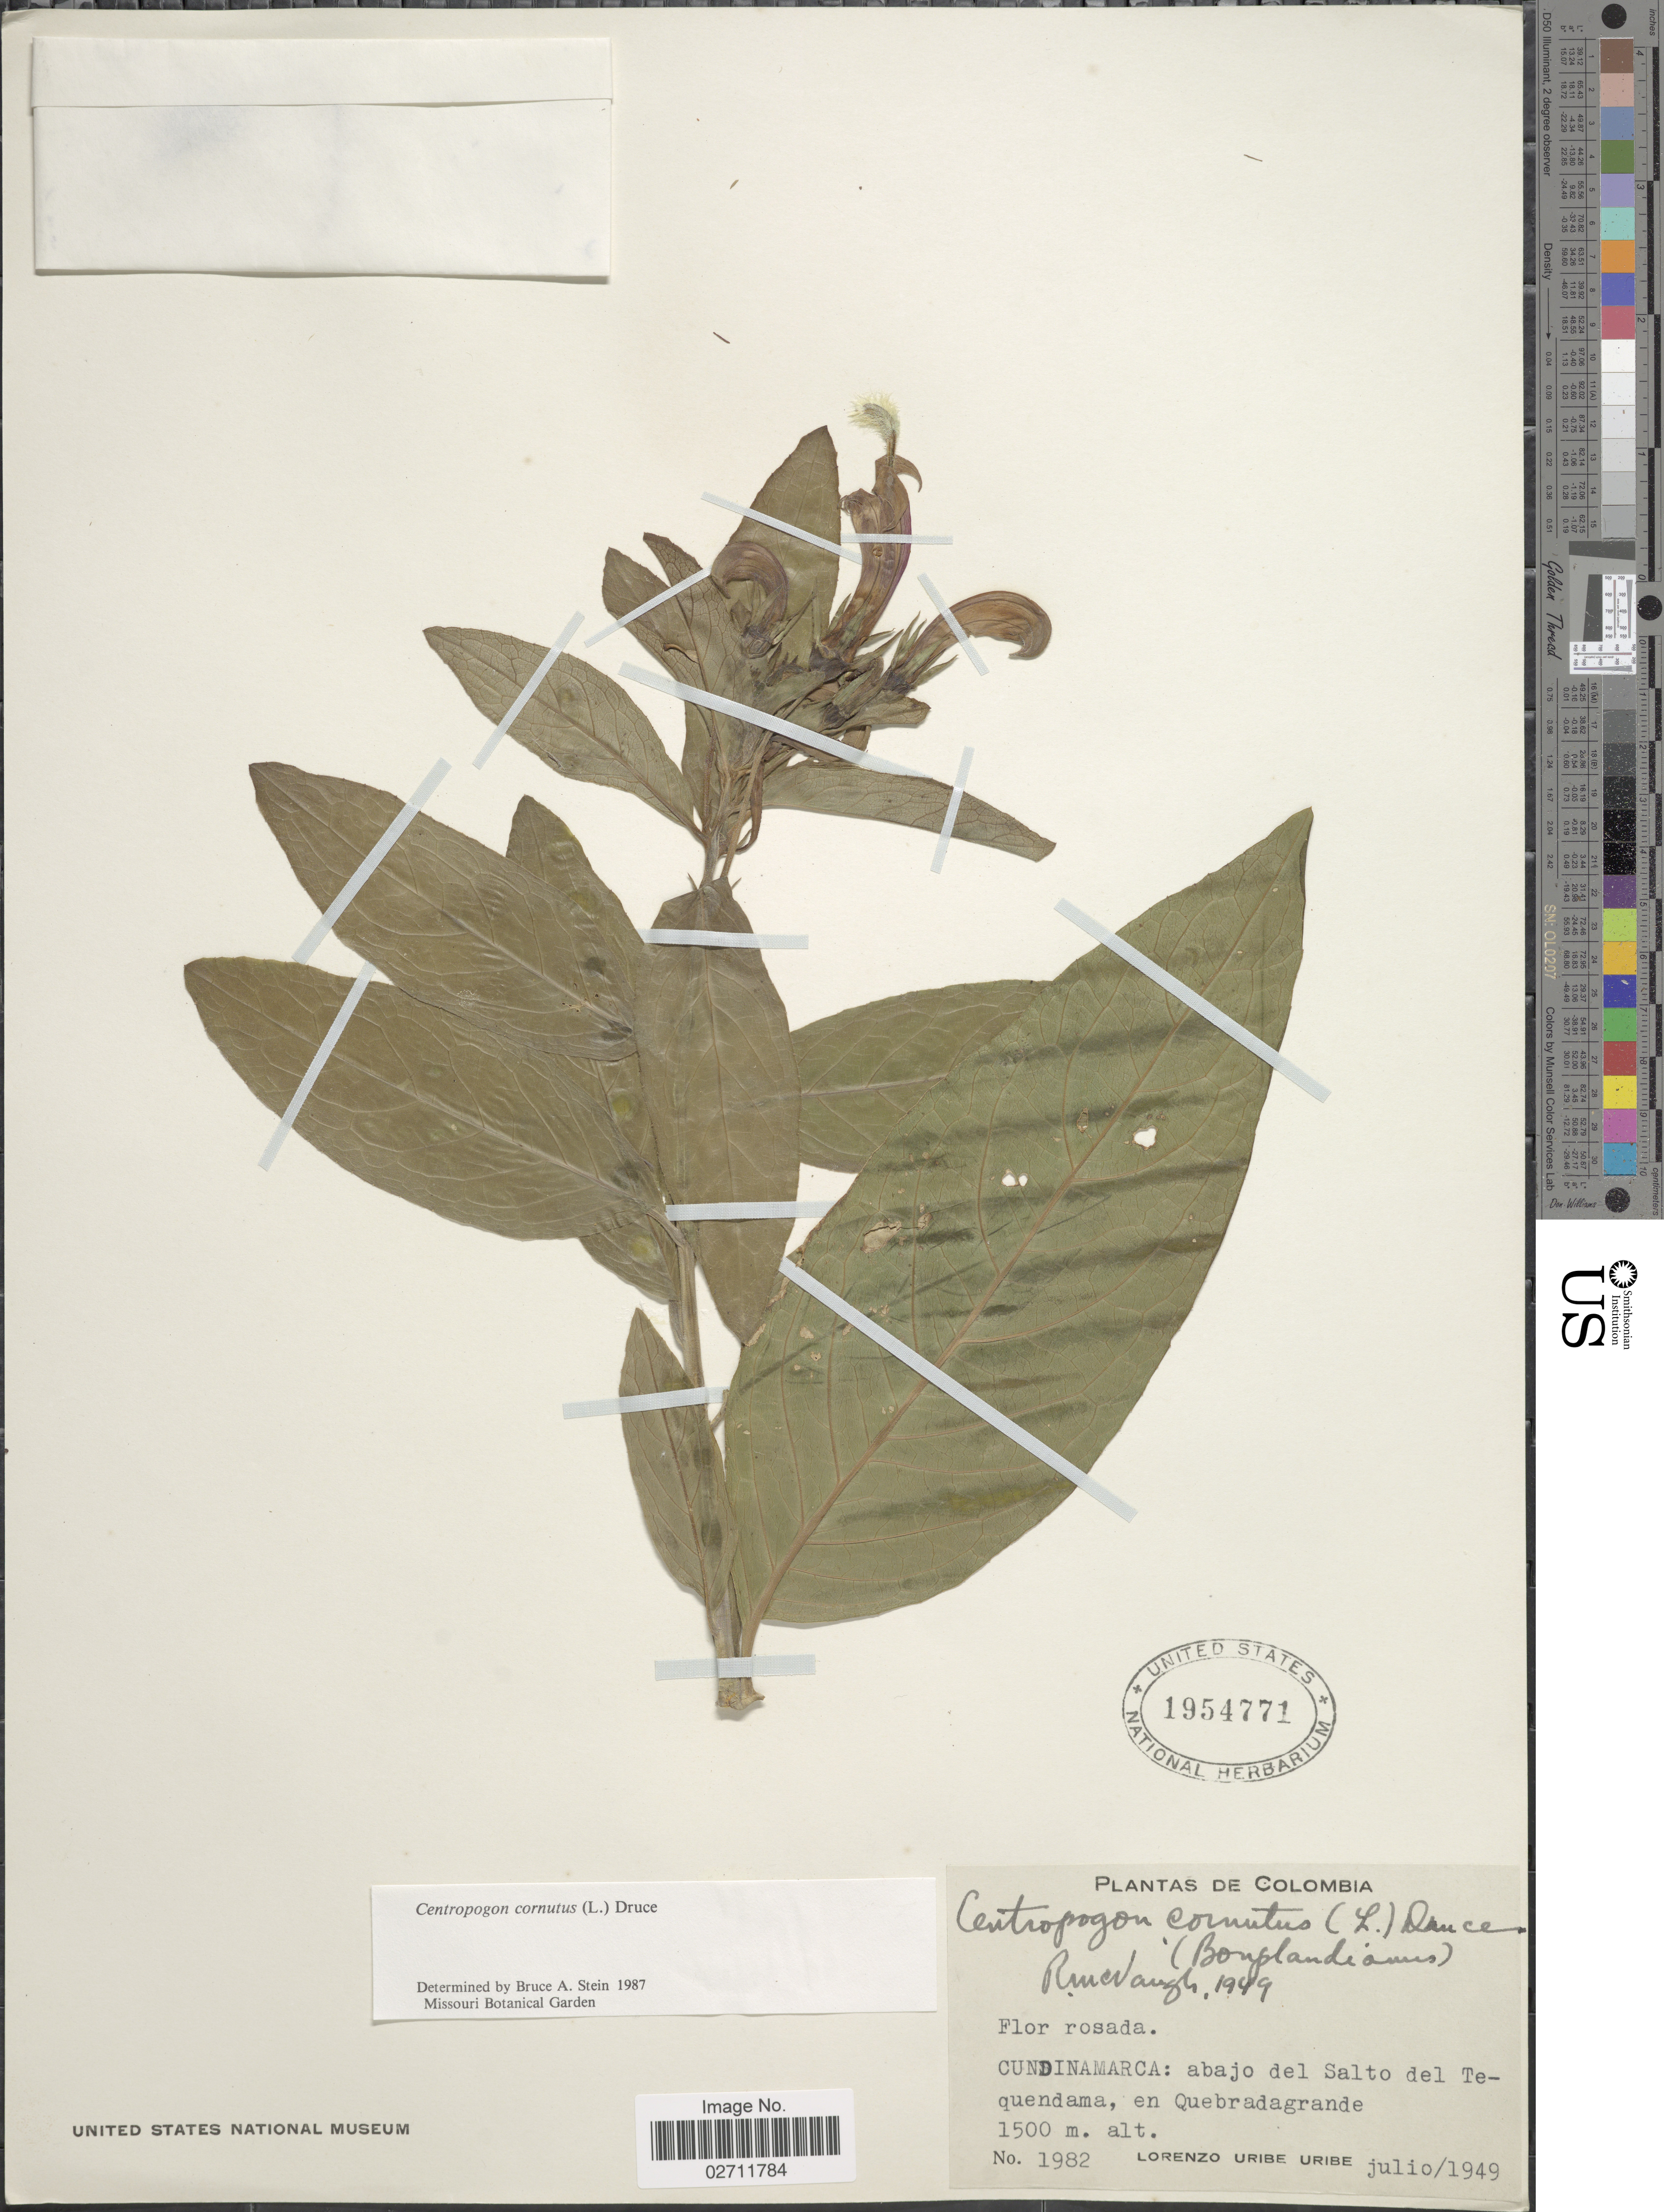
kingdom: Plantae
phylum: Tracheophyta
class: Magnoliopsida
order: Asterales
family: Campanulaceae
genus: Centropogon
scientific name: Centropogon cornutus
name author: (L.) Druce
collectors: L. Uribe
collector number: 1982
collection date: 1949-07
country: Colombia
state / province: Cundinamarca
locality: Abajp del Salto del Tequendama, en Quebradagrande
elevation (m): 1500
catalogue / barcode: US 1954771